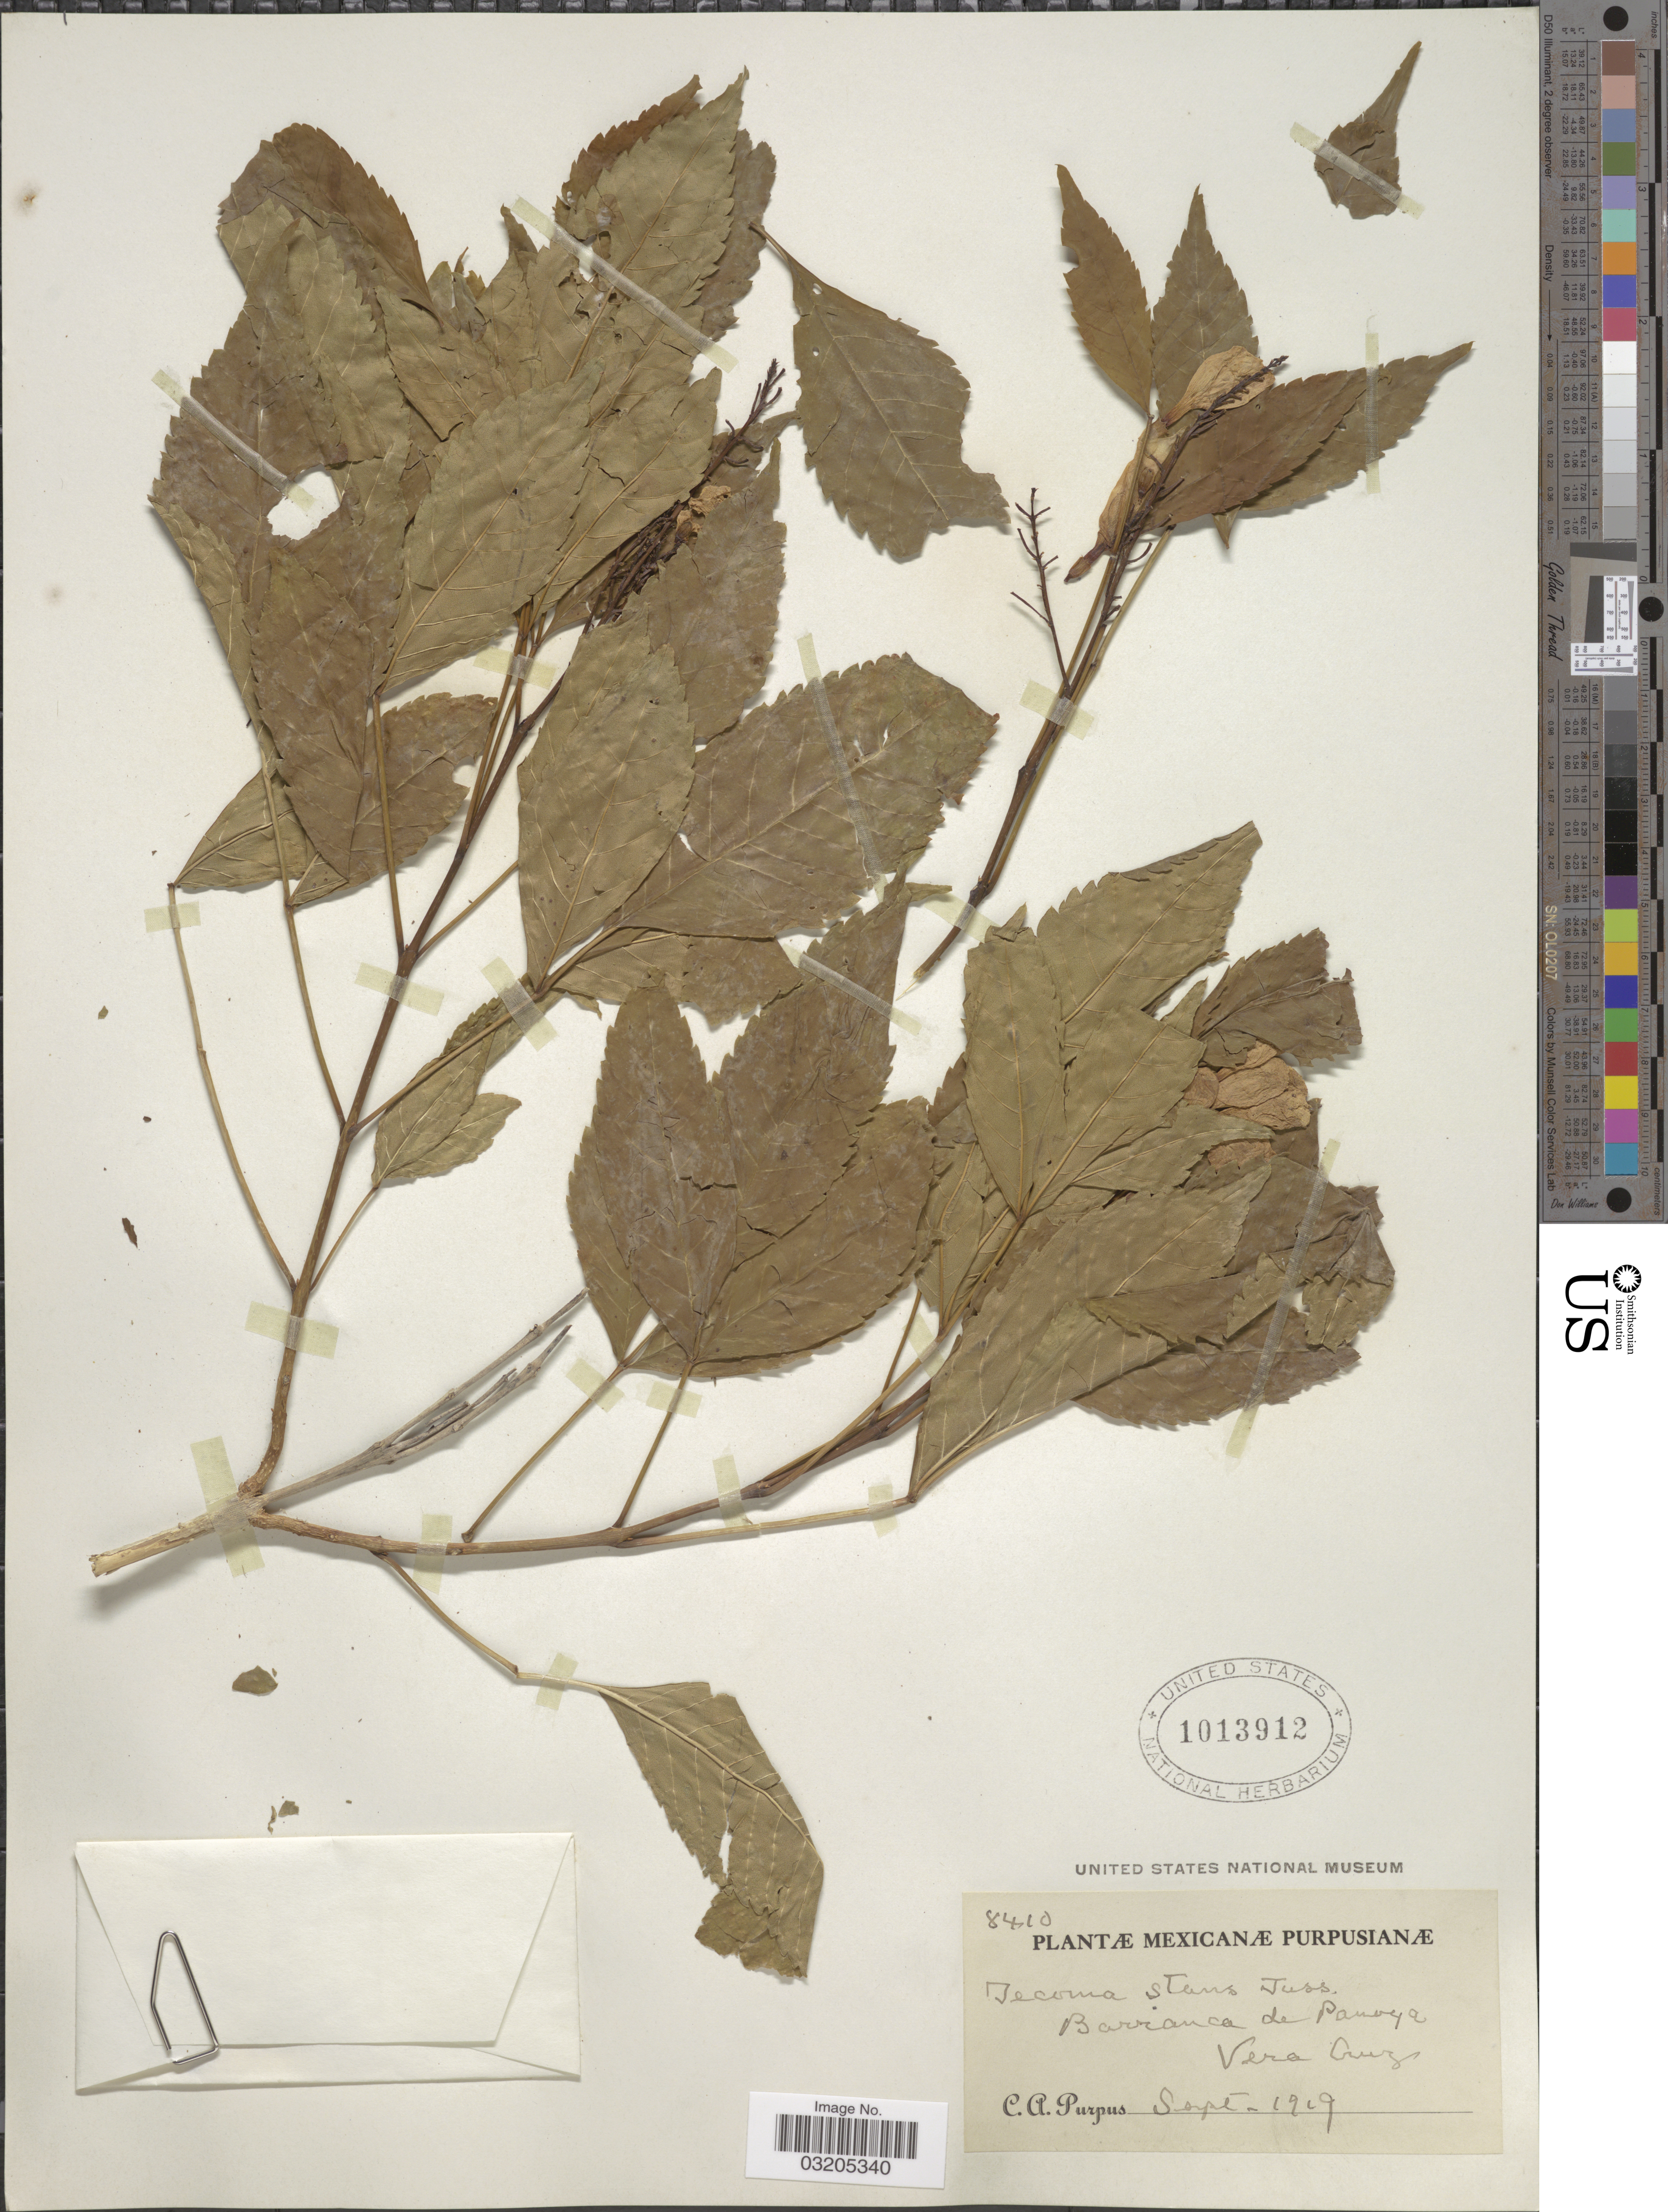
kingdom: Plantae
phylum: Tracheophyta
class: Magnoliopsida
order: Lamiales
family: Bignoniaceae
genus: Tecoma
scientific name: Tecoma stans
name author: (L.) Juss. ex Kunth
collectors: C. A. Purpus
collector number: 8410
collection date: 1919-09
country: Mexico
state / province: Veracruz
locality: Barranca de Panoaya, Vera Cruz.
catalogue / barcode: US 1013912